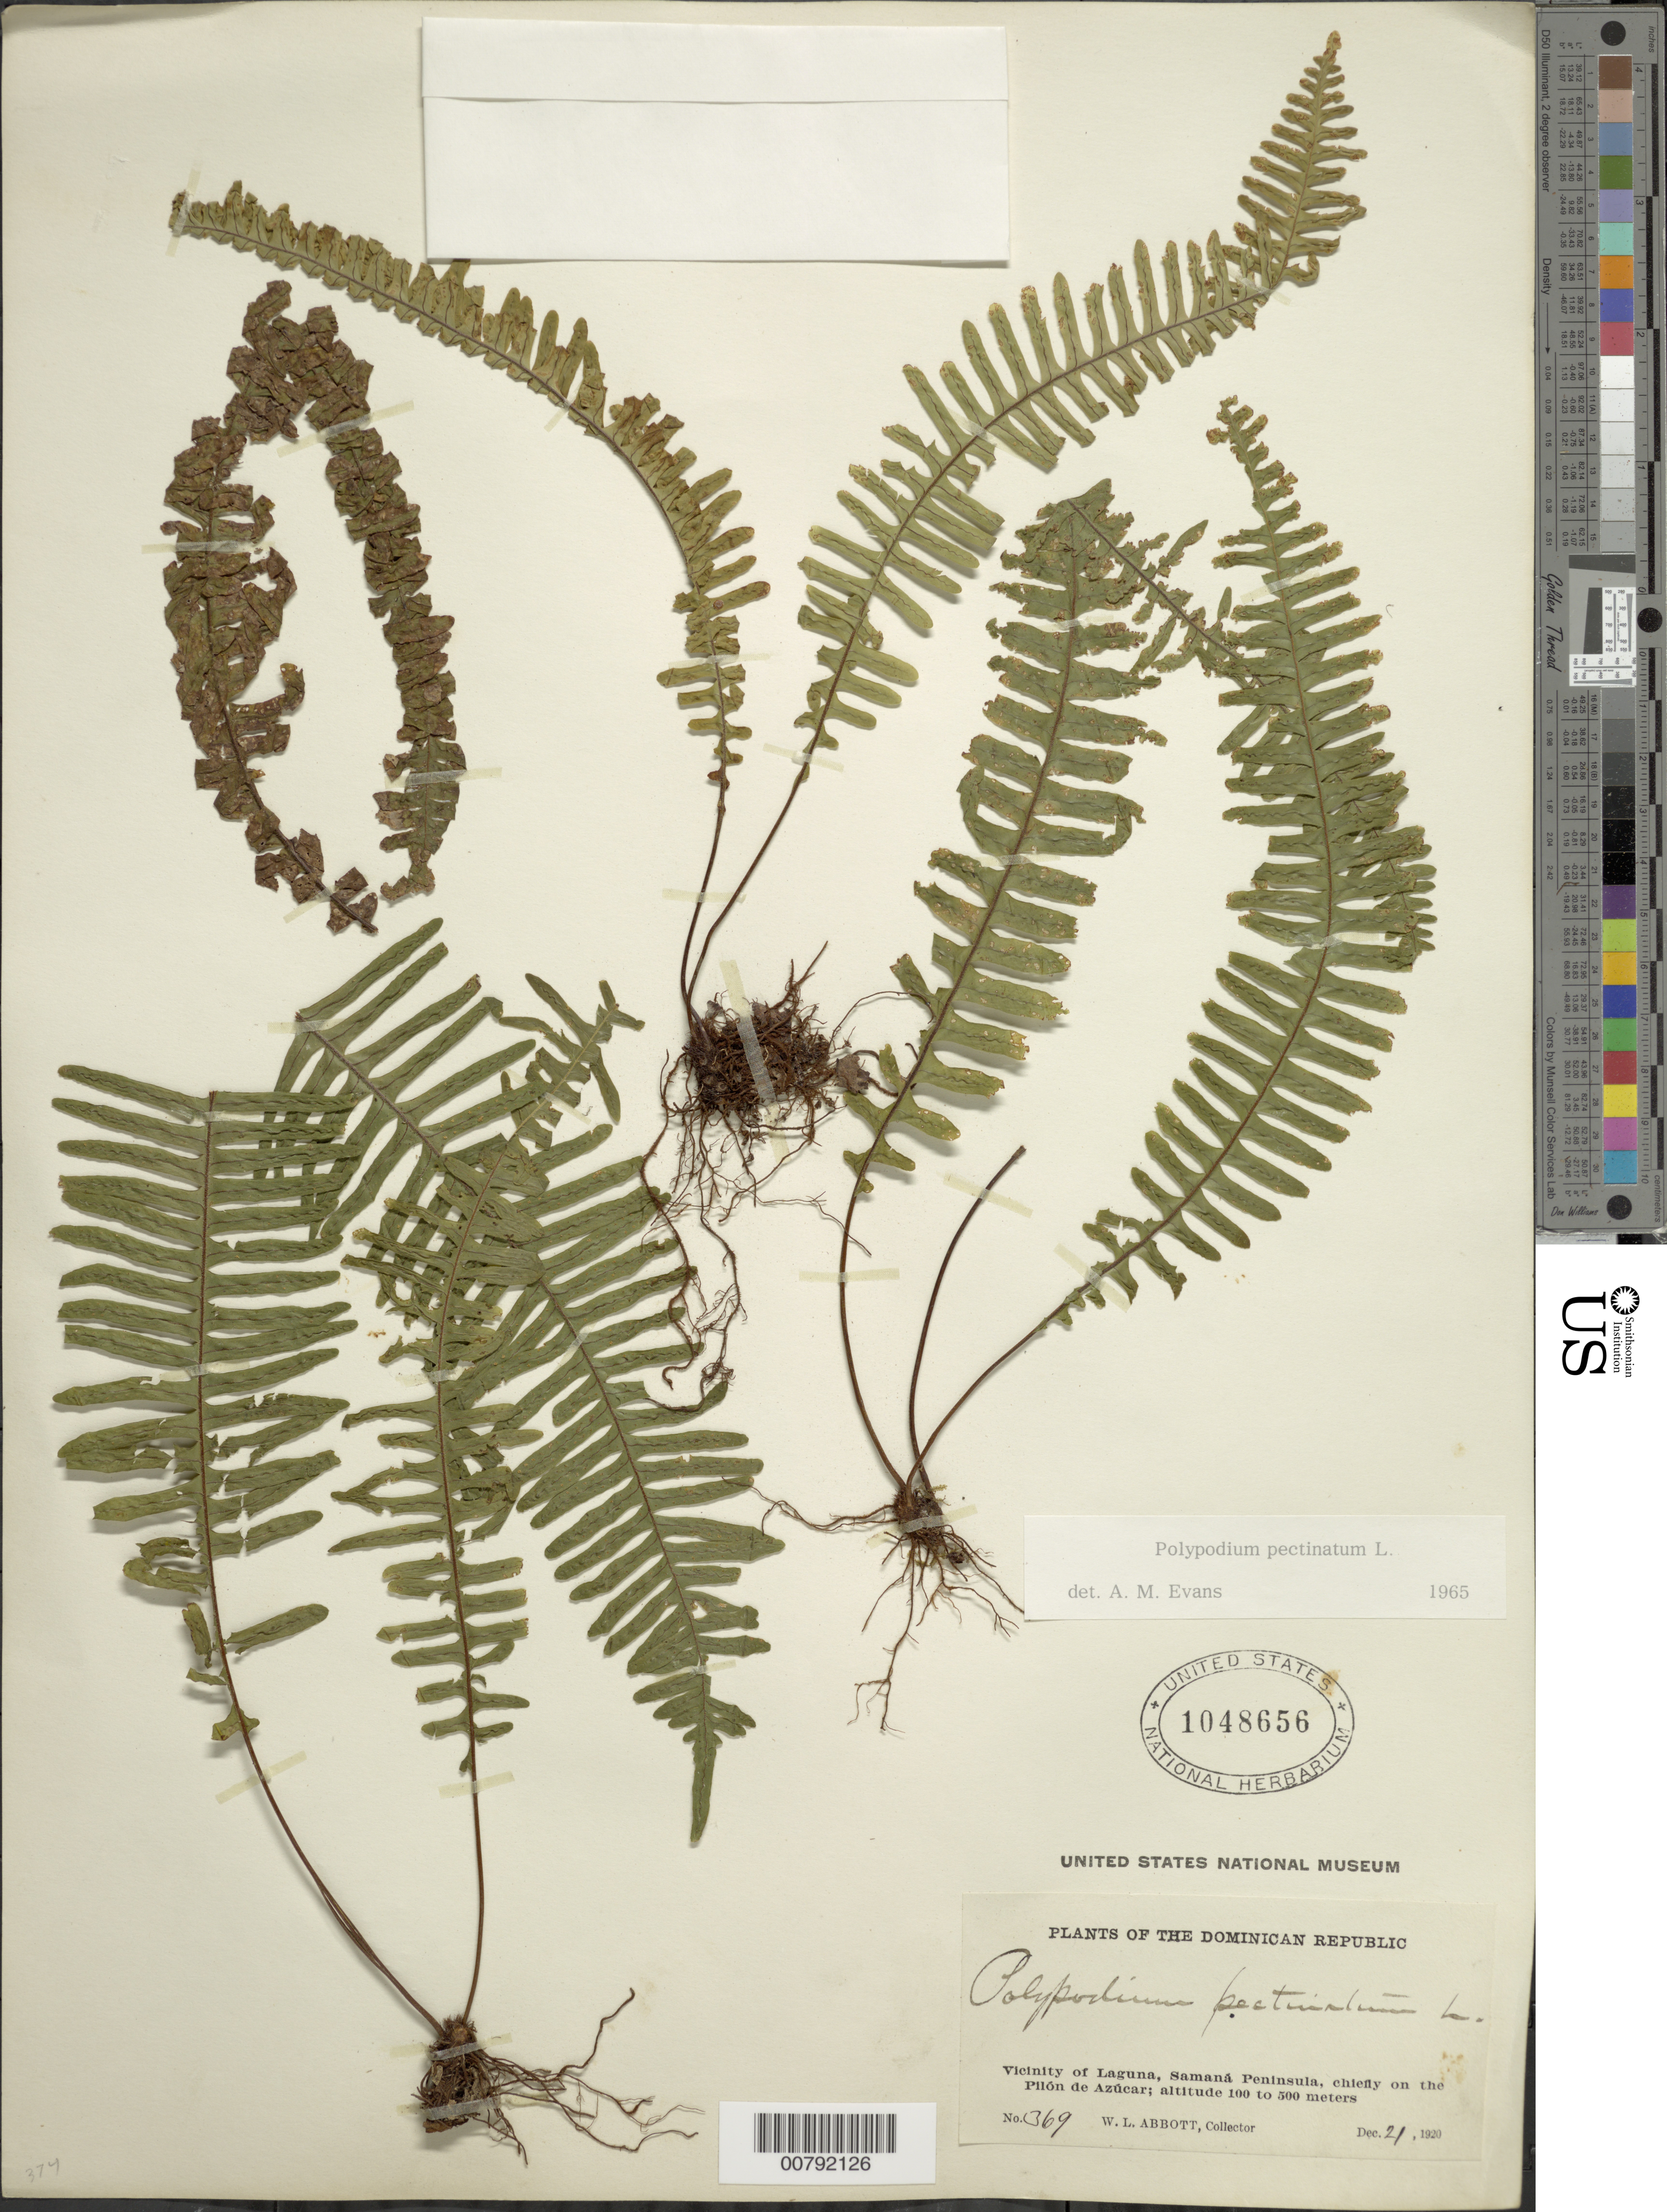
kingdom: Plantae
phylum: Tracheophyta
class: Polypodiopsida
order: Polypodiales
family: Polypodiaceae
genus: Pecluma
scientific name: Pecluma pectinata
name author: (L.) M.G. Price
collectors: W. L. Abbott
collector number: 369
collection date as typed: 21 Dec 1920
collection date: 1920-12-21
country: Dominican Republic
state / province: Samana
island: Hispaniola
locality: Samana Peninsula, Laguna vicinity, chiefly on the Pilón de Azucar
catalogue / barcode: US 1048656